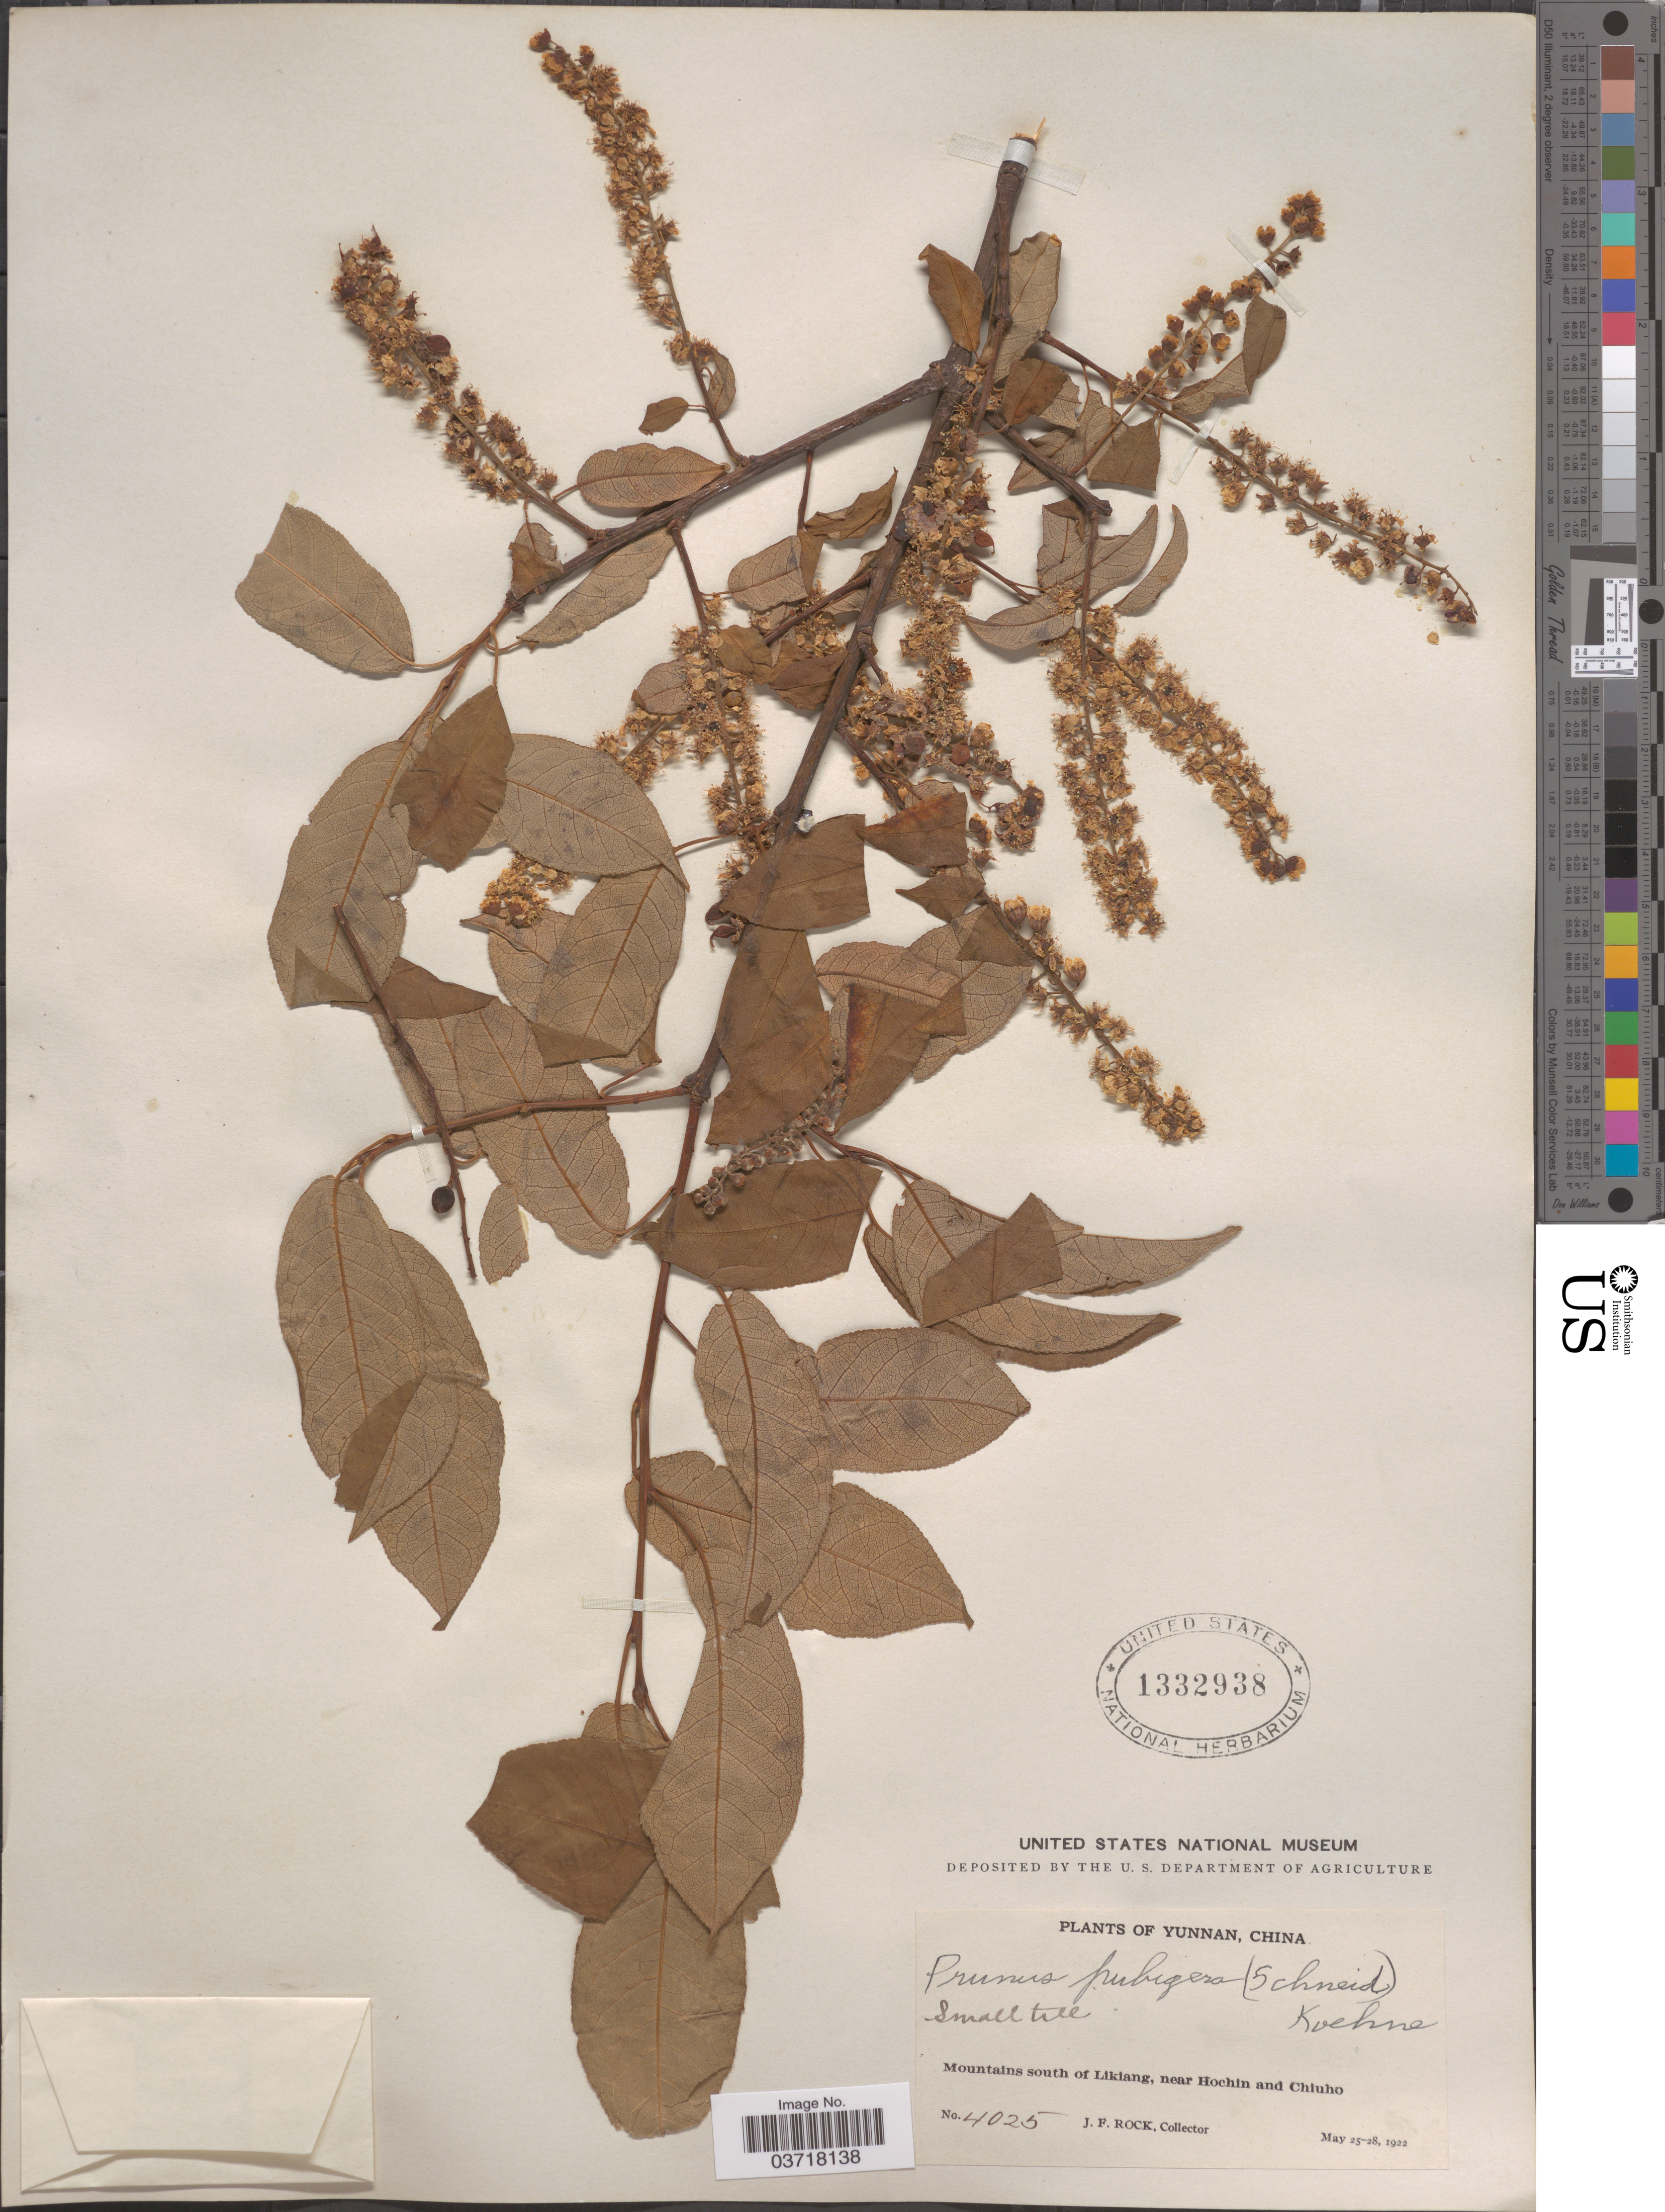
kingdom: Plantae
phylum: Tracheophyta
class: Magnoliopsida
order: Rosales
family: Rosaceae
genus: Prunus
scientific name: Prunus pubigera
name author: (C.K. Schneid.) Koehne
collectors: J. Rock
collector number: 4025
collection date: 1922-05-25/1922-05-28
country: China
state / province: Yunnan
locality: Mountains south of Likiang, near Hochin and Chiuho.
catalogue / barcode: US 1332938